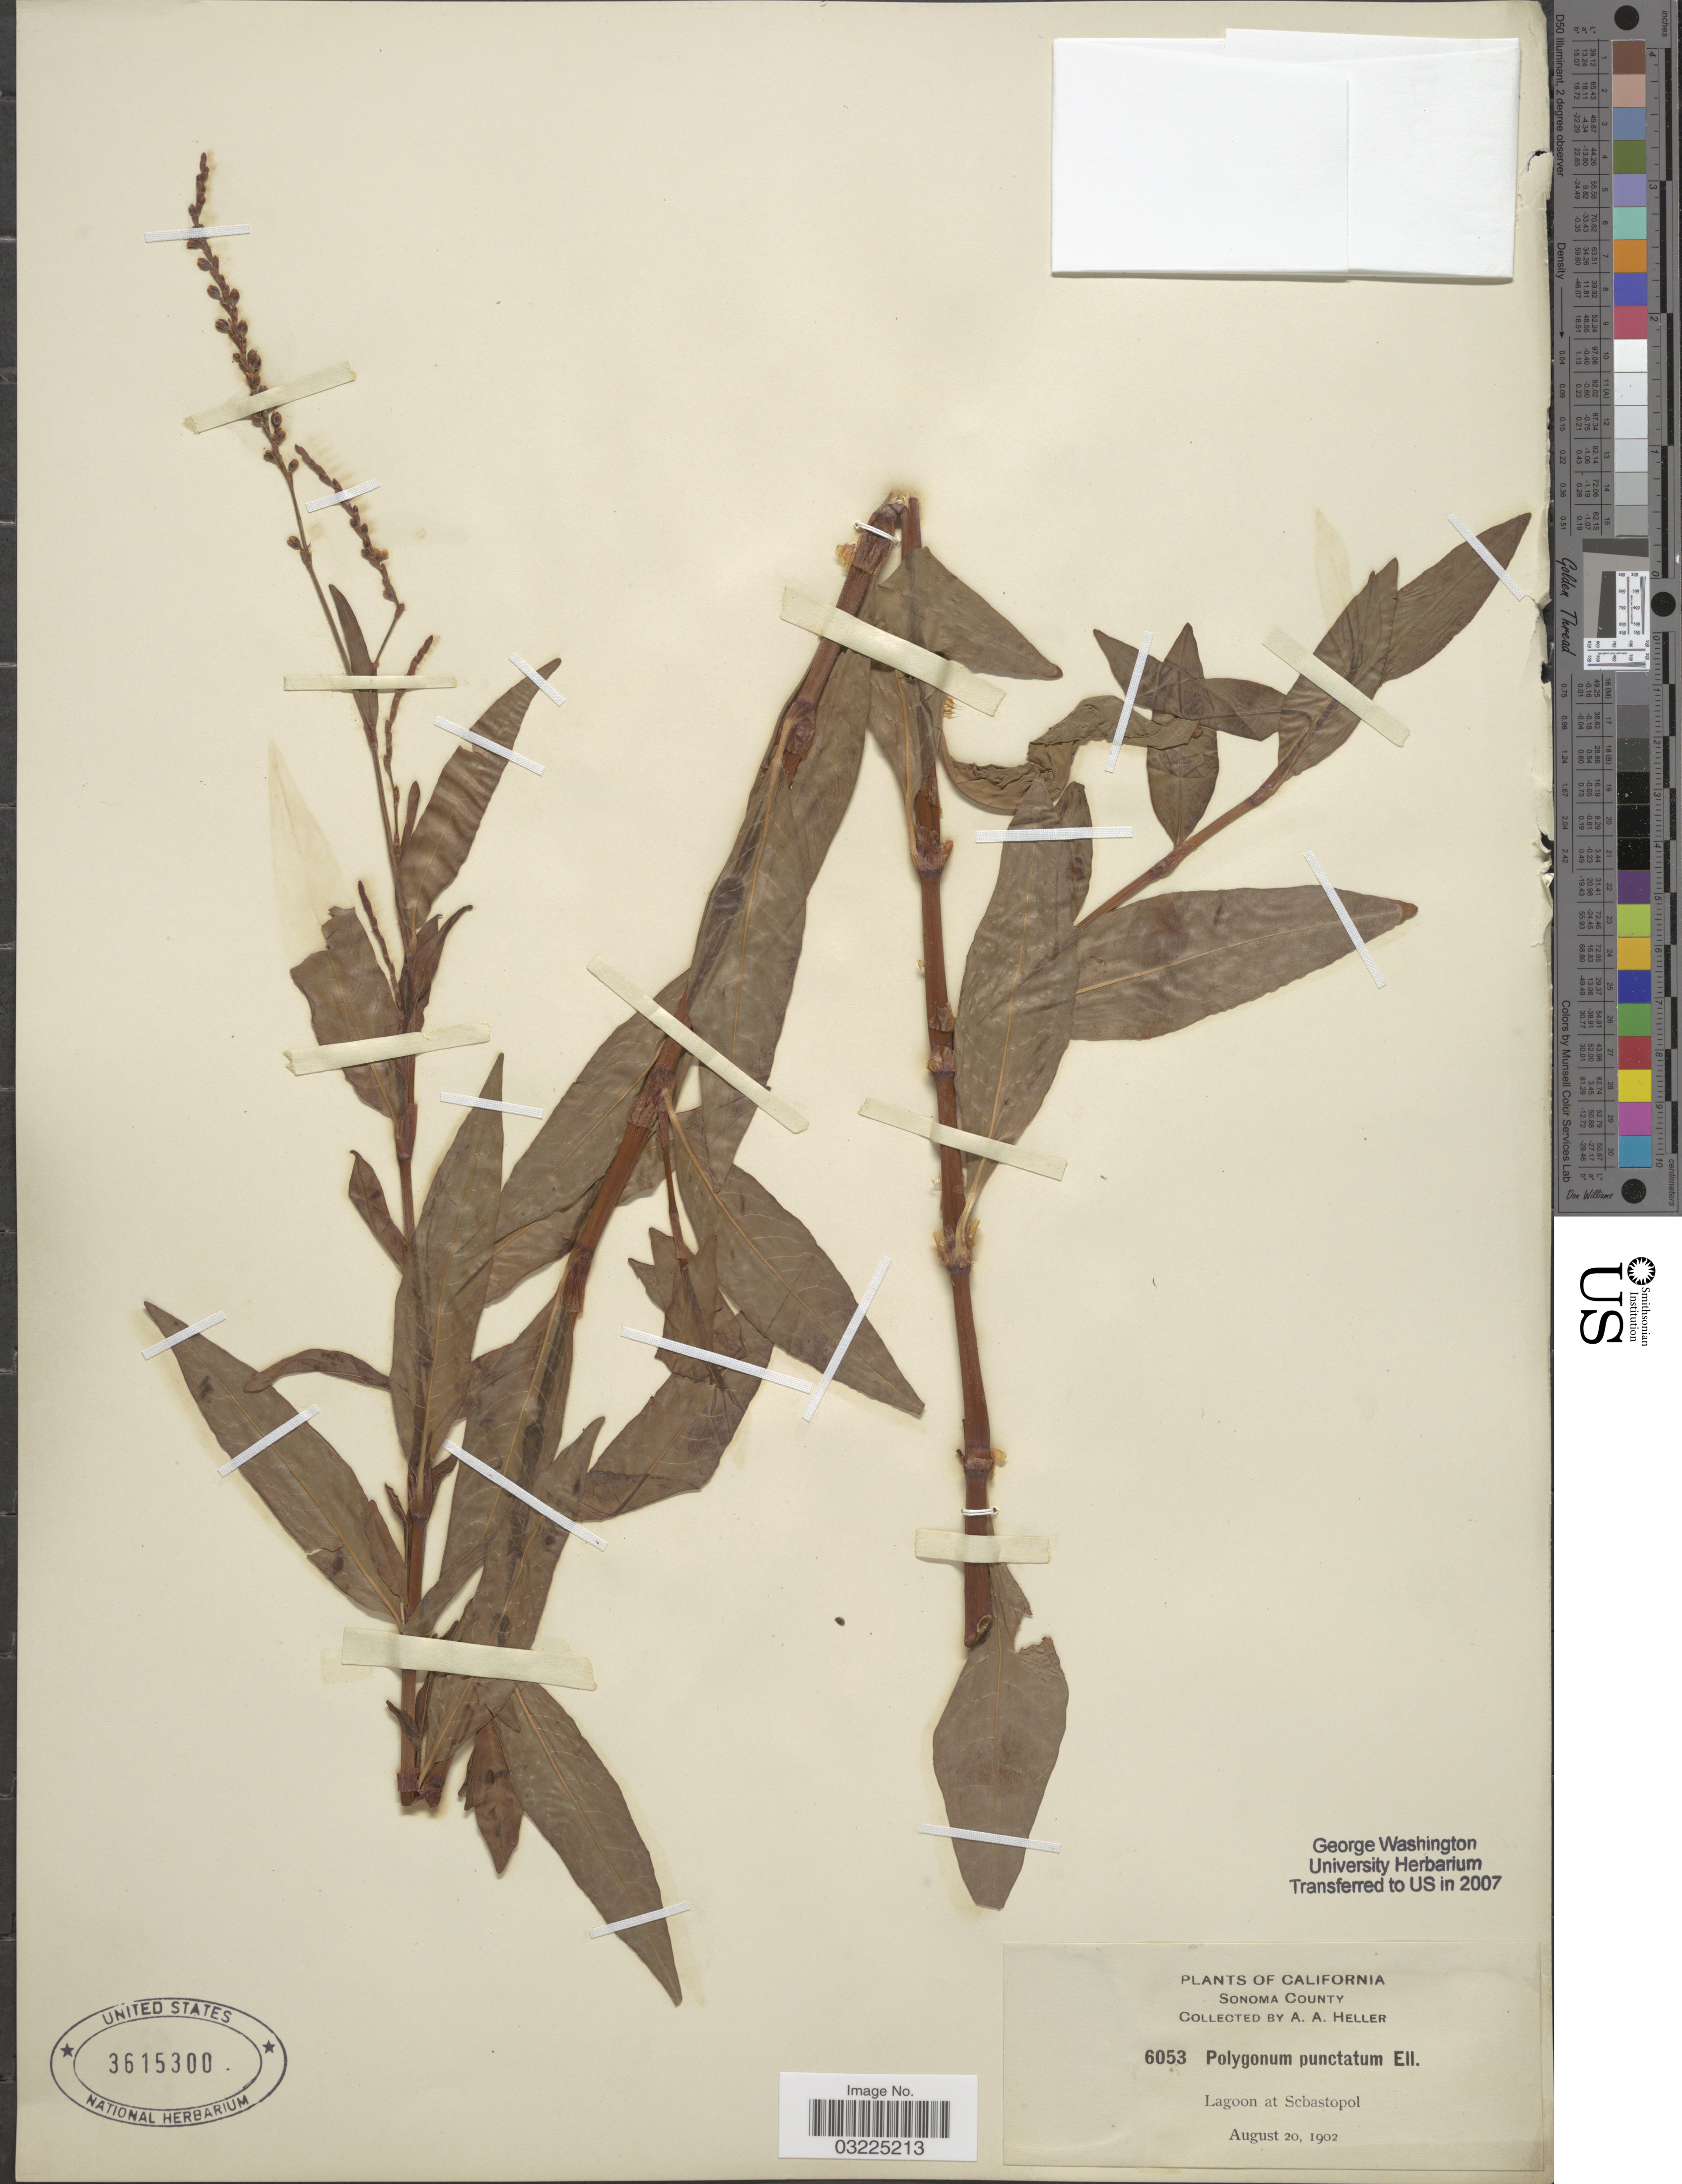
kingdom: Plantae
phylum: Tracheophyta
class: Magnoliopsida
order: Caryophyllales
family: Polygonaceae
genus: Persicaria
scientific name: Persicaria punctata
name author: (Elliott) Small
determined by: Atha, D. E.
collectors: A. A. Heller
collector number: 6053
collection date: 1902-08-20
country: United States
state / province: California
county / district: Sonoma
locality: Sonoma County, Lagoon at Sebastopol.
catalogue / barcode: US 3615300